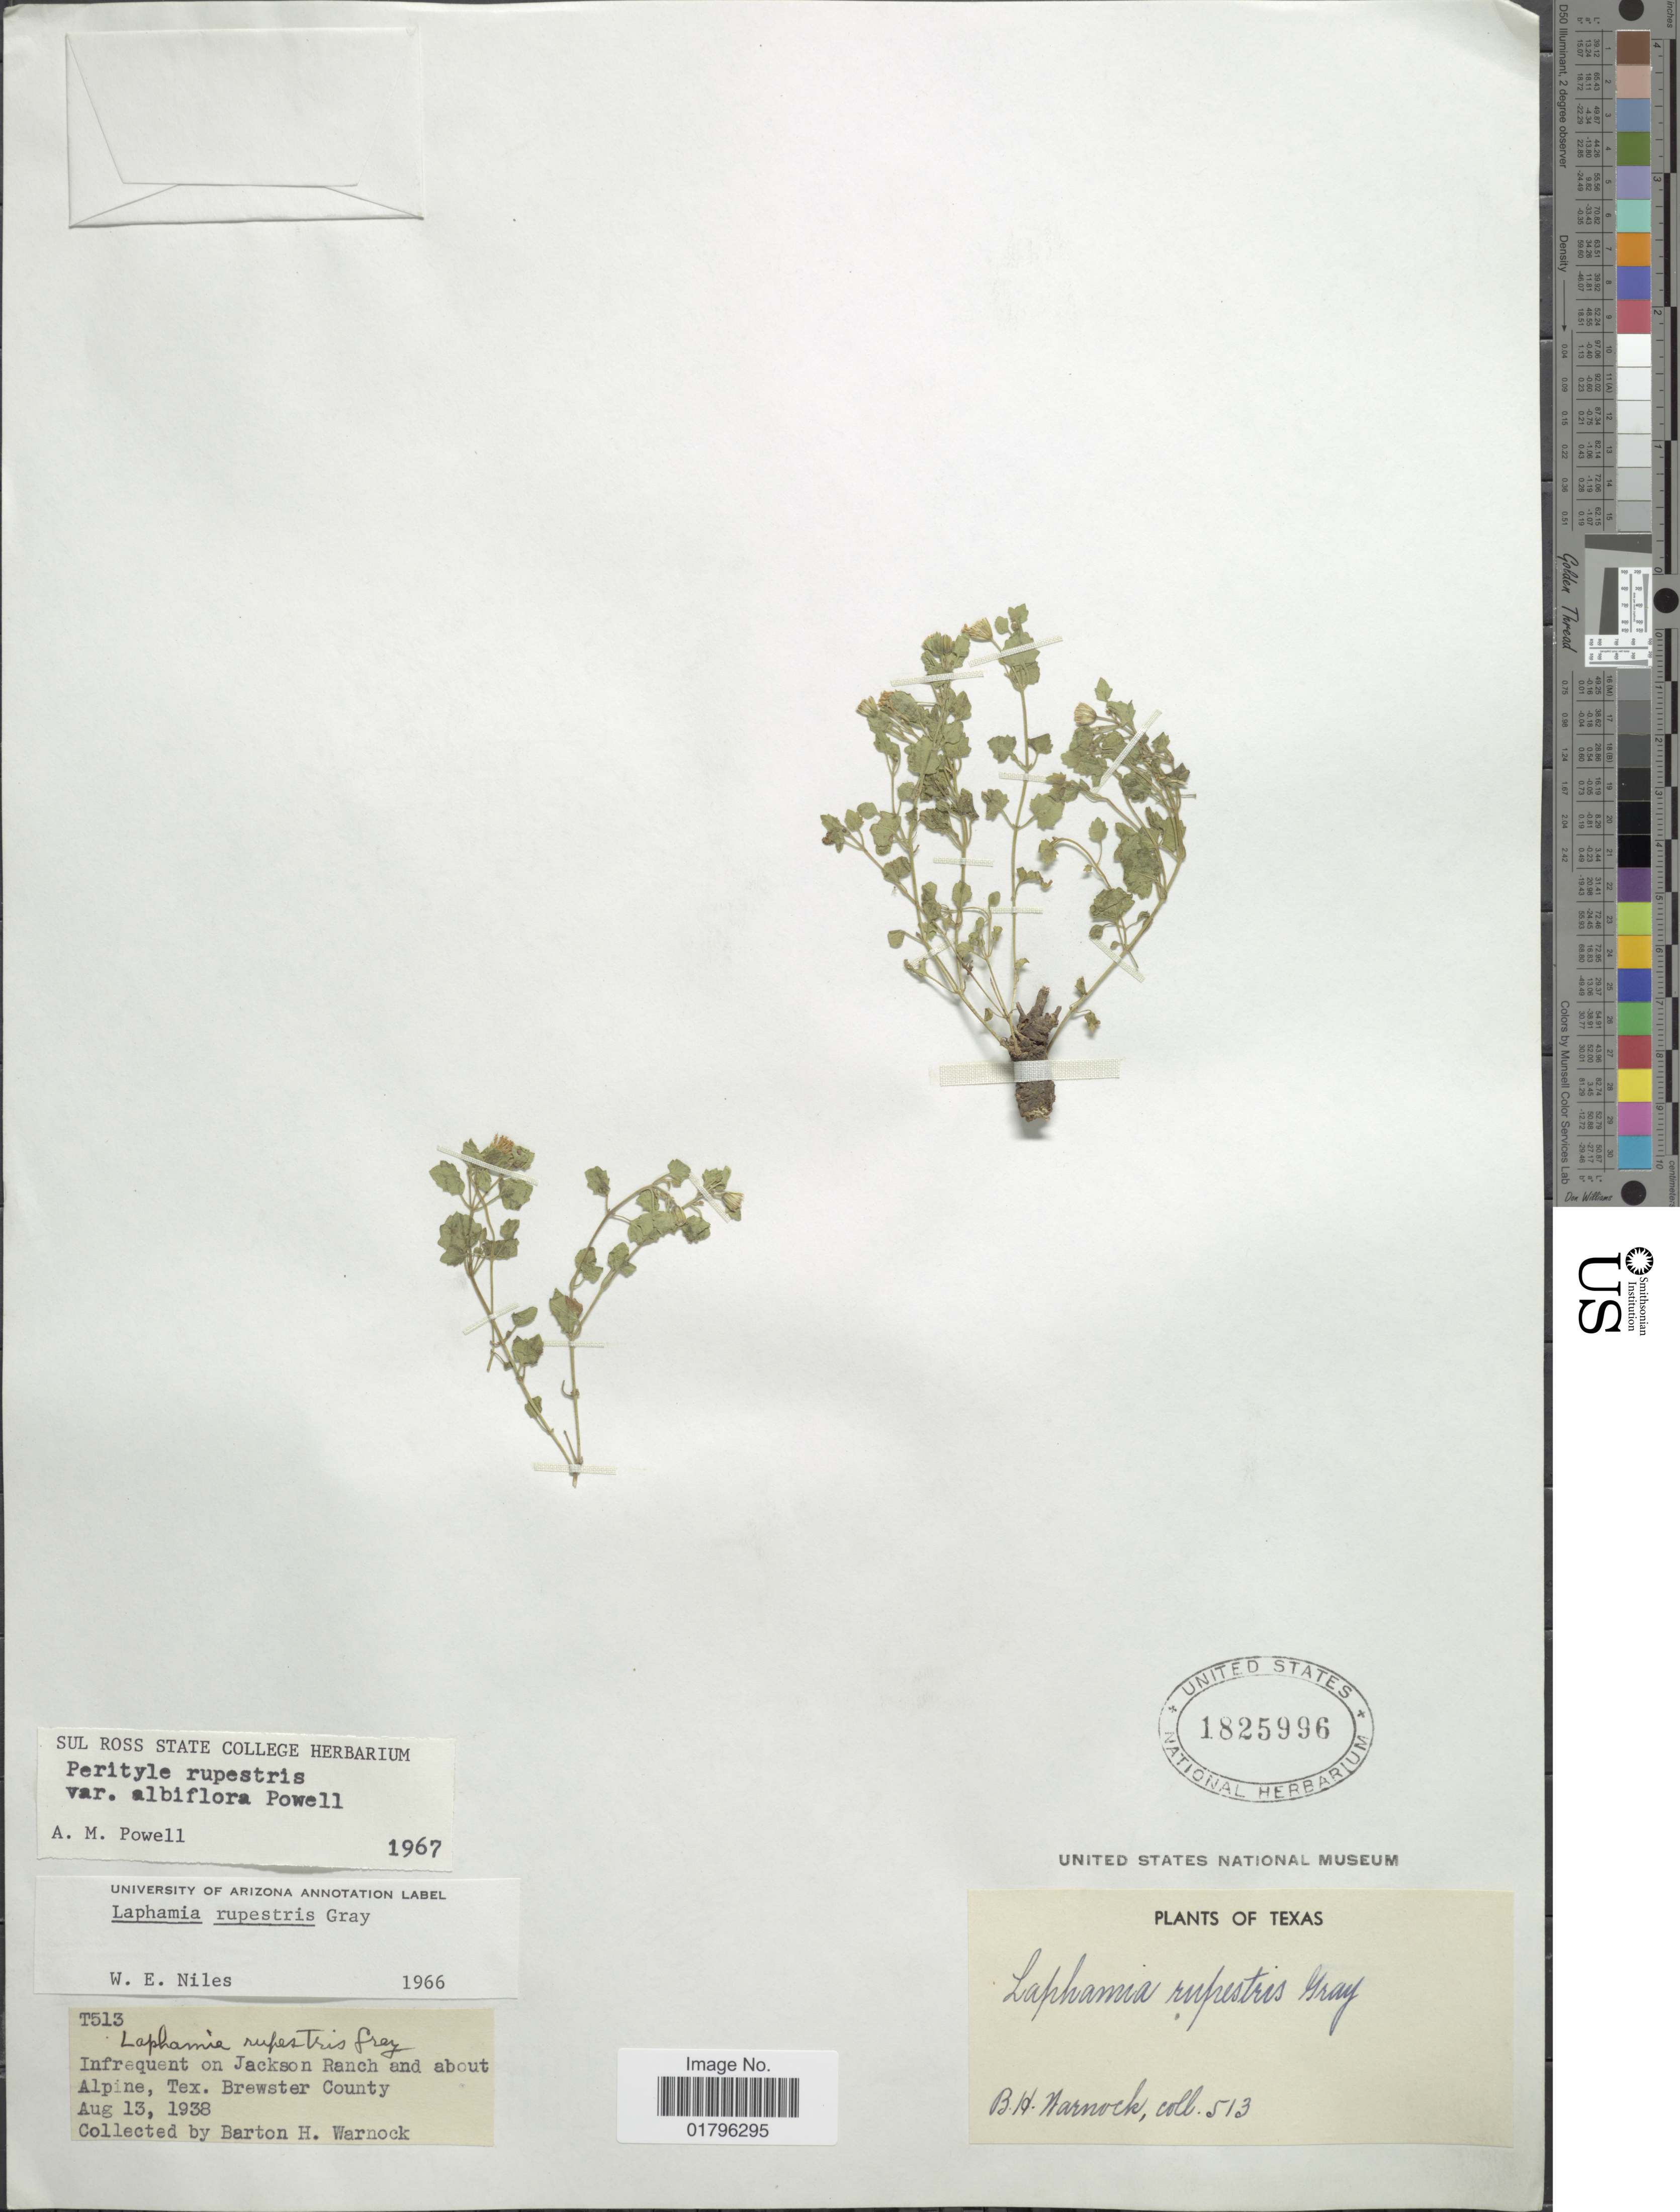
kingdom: Plantae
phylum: Tracheophyta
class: Magnoliopsida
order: Asterales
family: Asteraceae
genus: Perityle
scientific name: Perityle rupestris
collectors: B. H. Warnock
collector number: T513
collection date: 1938-08-13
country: United States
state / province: Texas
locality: Jackson Ranch and about Alpine, Tex. Brewster County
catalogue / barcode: US 1825996